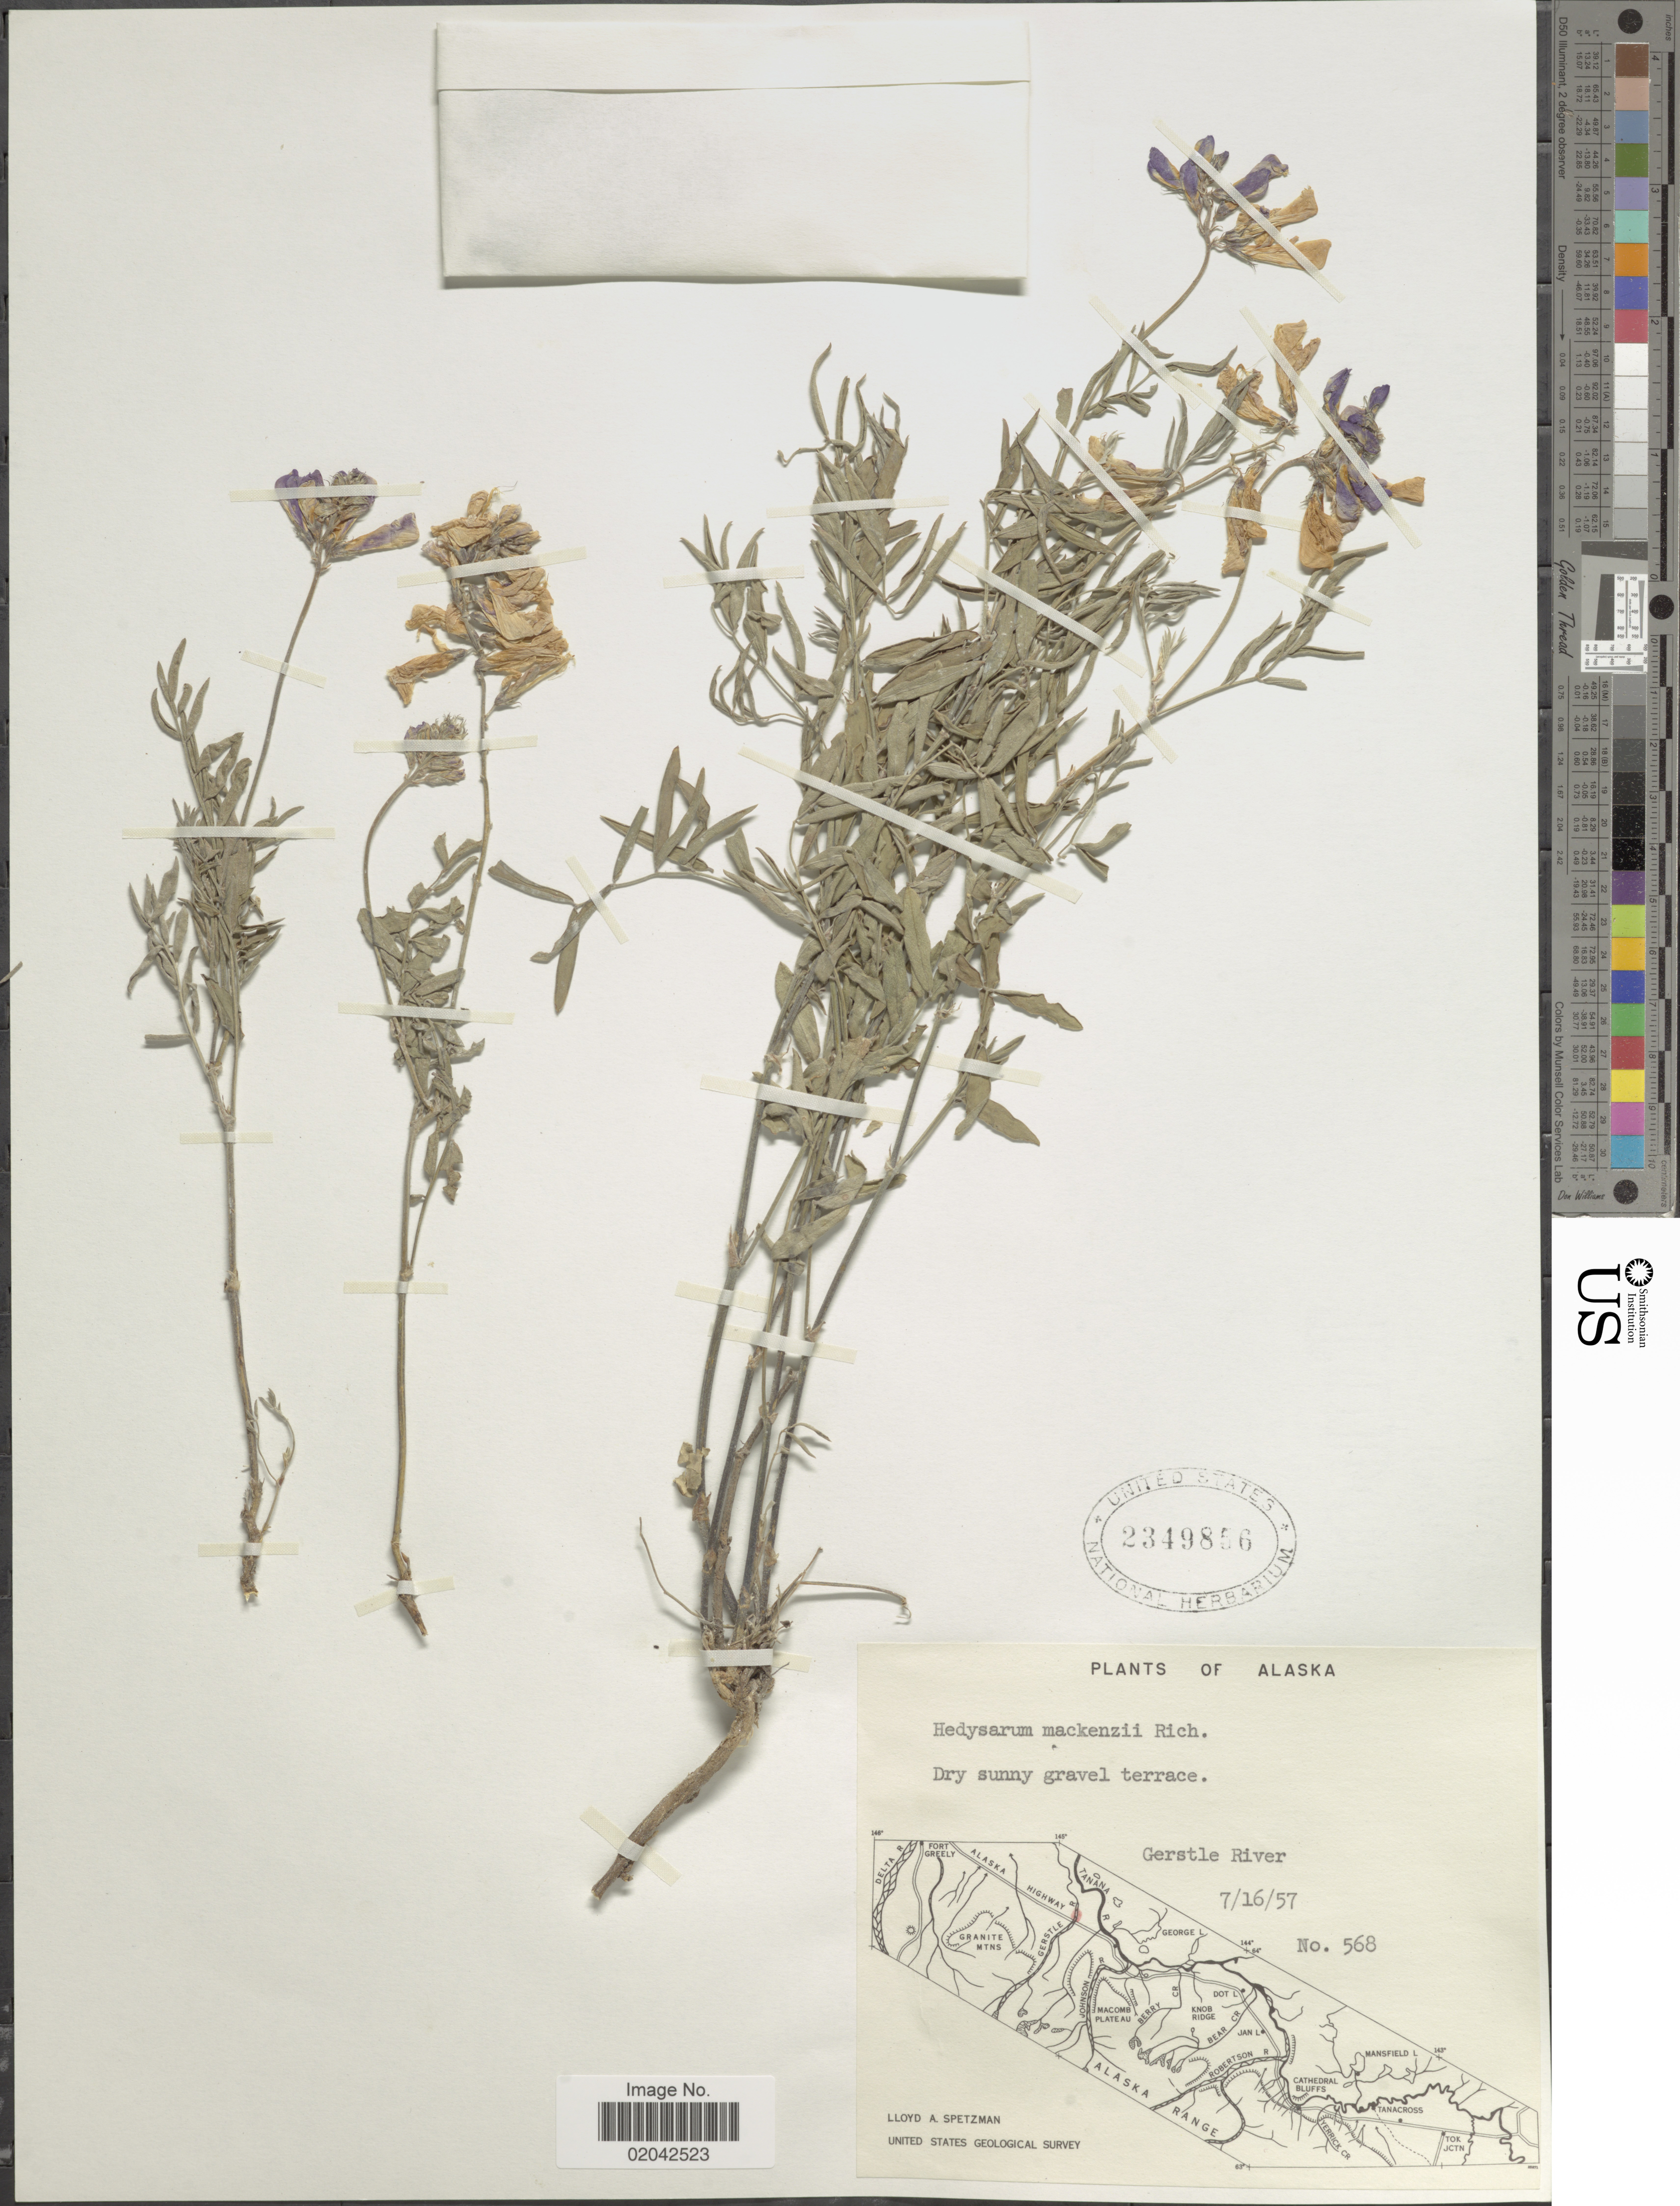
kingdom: Plantae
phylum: Tracheophyta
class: Magnoliopsida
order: Fabales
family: Fabaceae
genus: Hedysarum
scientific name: Hedysarum mackenziei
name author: Richardson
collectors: L. Spetzman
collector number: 568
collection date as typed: Transcribed d/m/y: 16/7/57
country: United States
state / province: Alaska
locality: Gerstle River.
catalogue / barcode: US 2349856